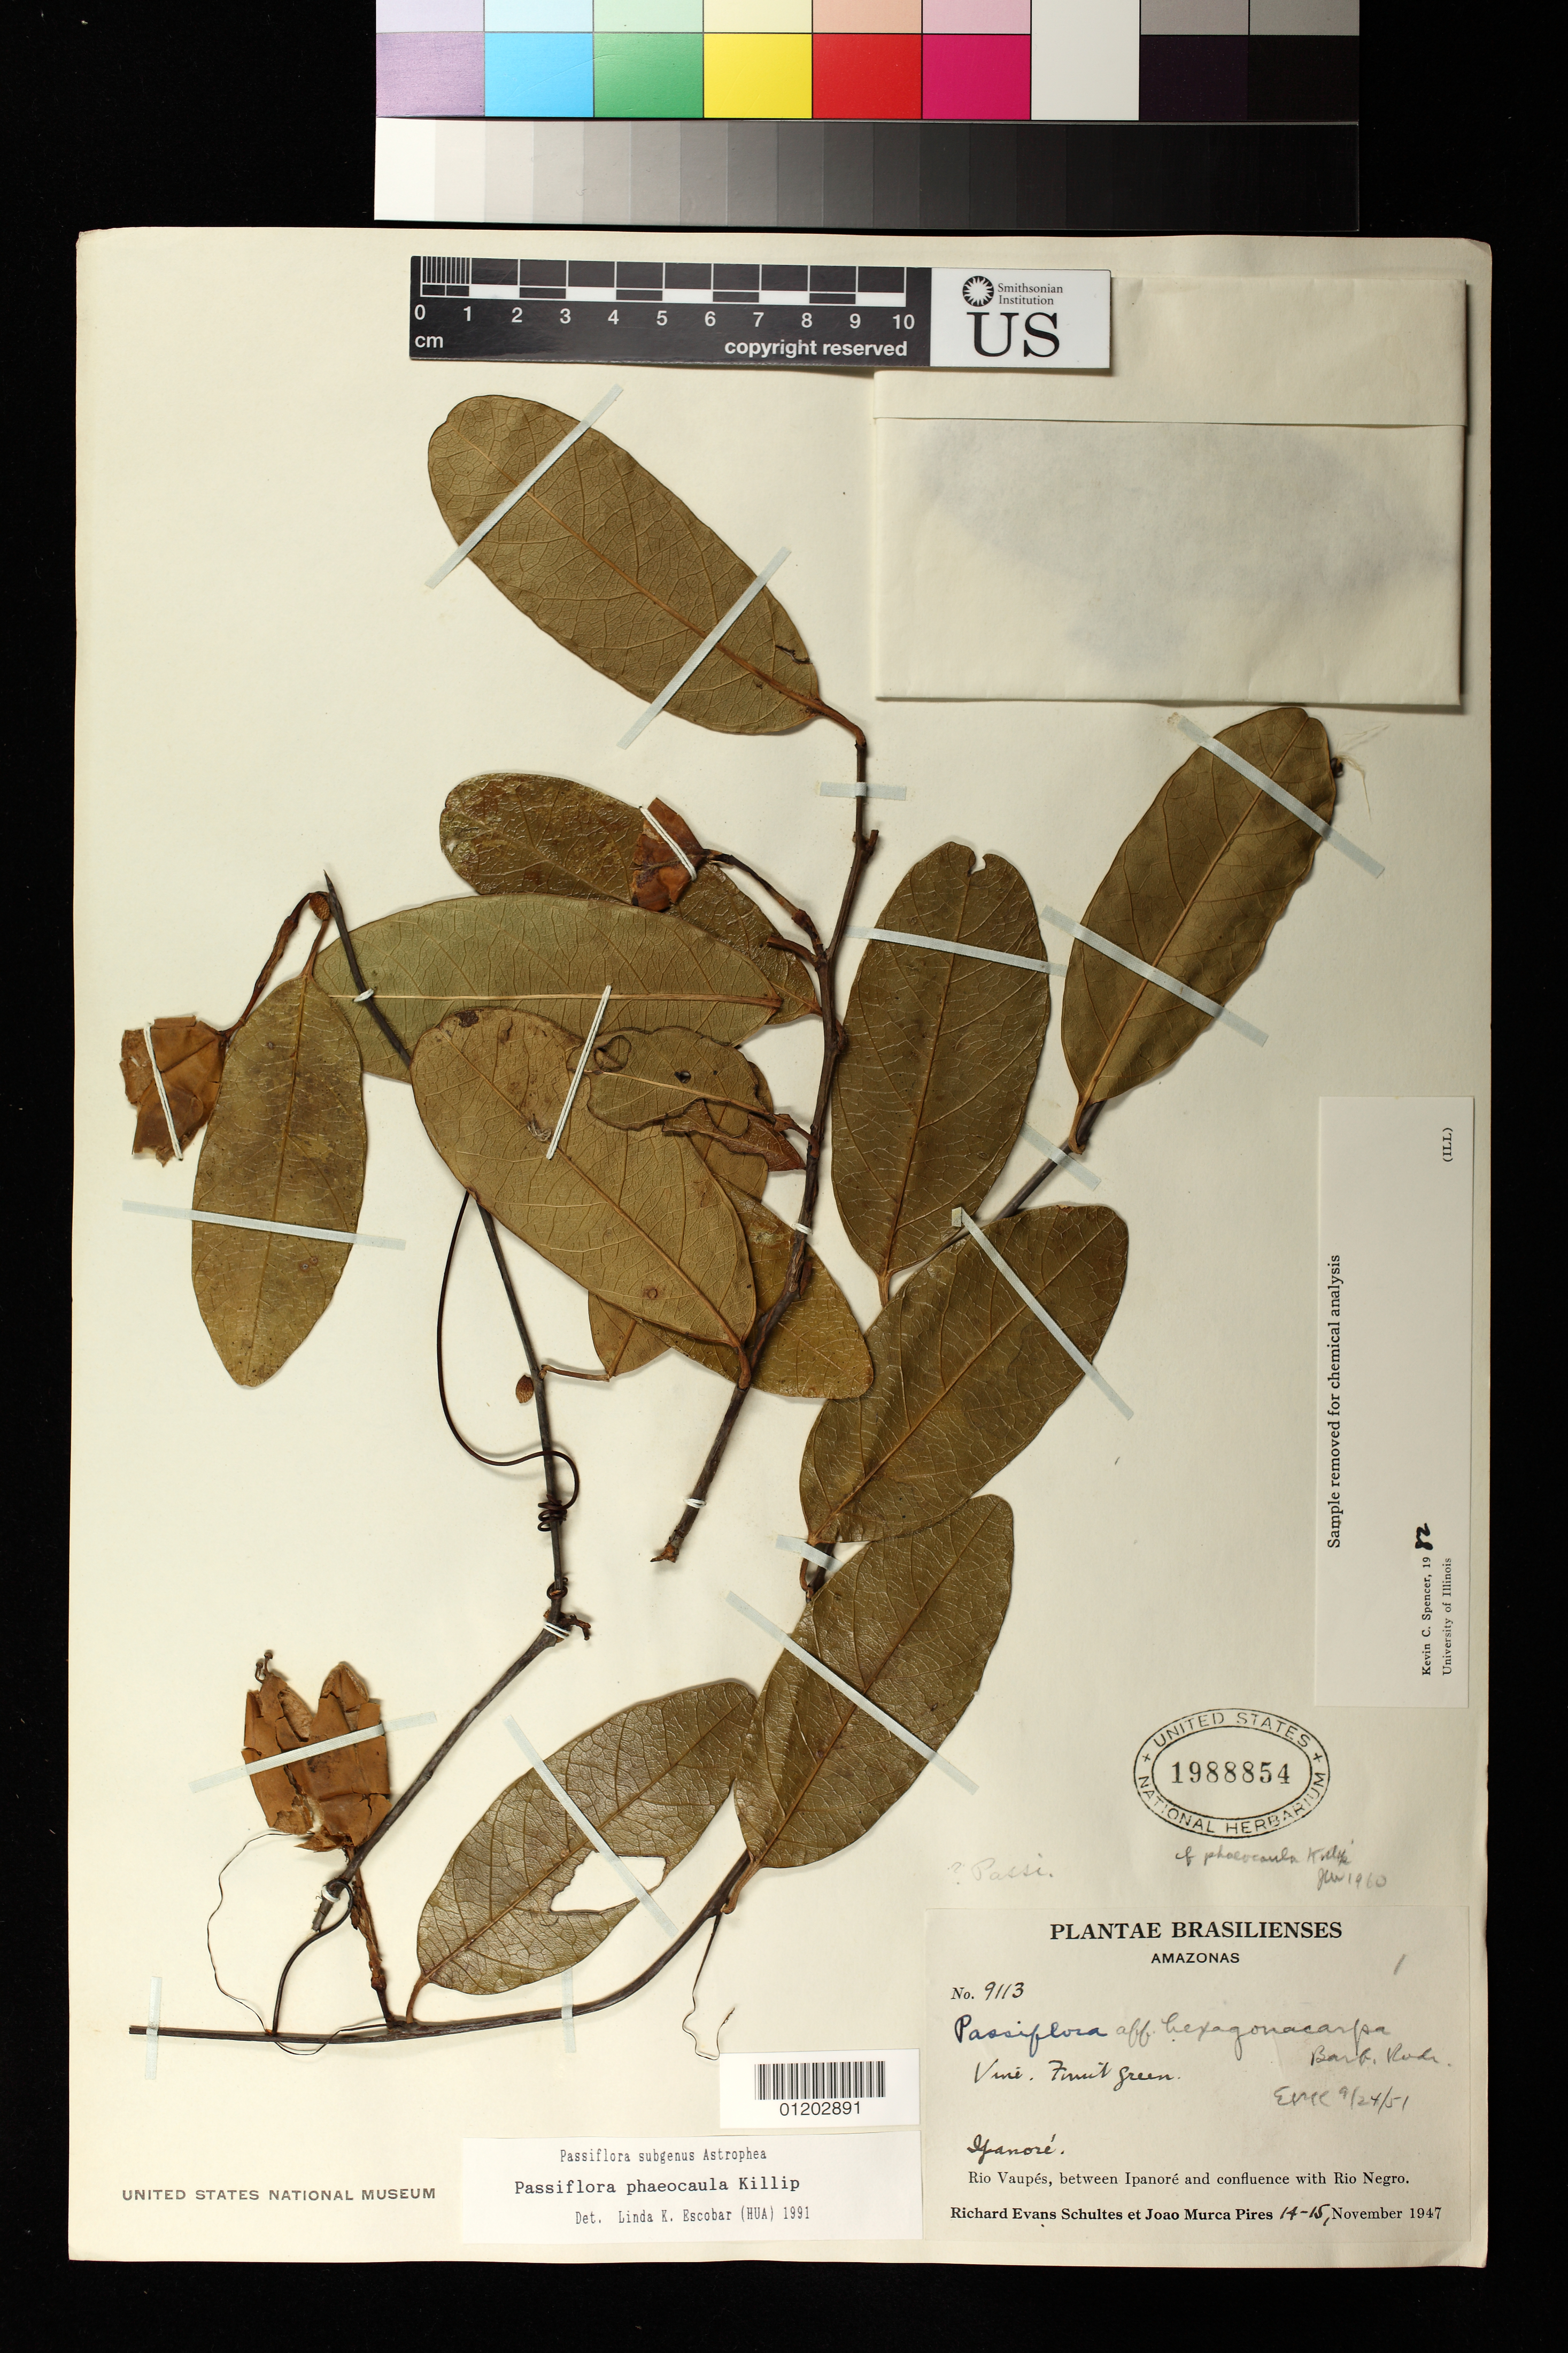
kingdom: Plantae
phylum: Tracheophyta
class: Magnoliopsida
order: Malpighiales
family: Passifloraceae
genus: Passiflora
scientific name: Passiflora phaeocaula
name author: Killip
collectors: R. E. Schultes & J. M. Pires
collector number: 9113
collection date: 1947-11-14/1947-11-15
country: Brazil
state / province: Amazonas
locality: Rio Vaupes, between Ipanore and confluence with Rio Negro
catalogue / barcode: US 1988854